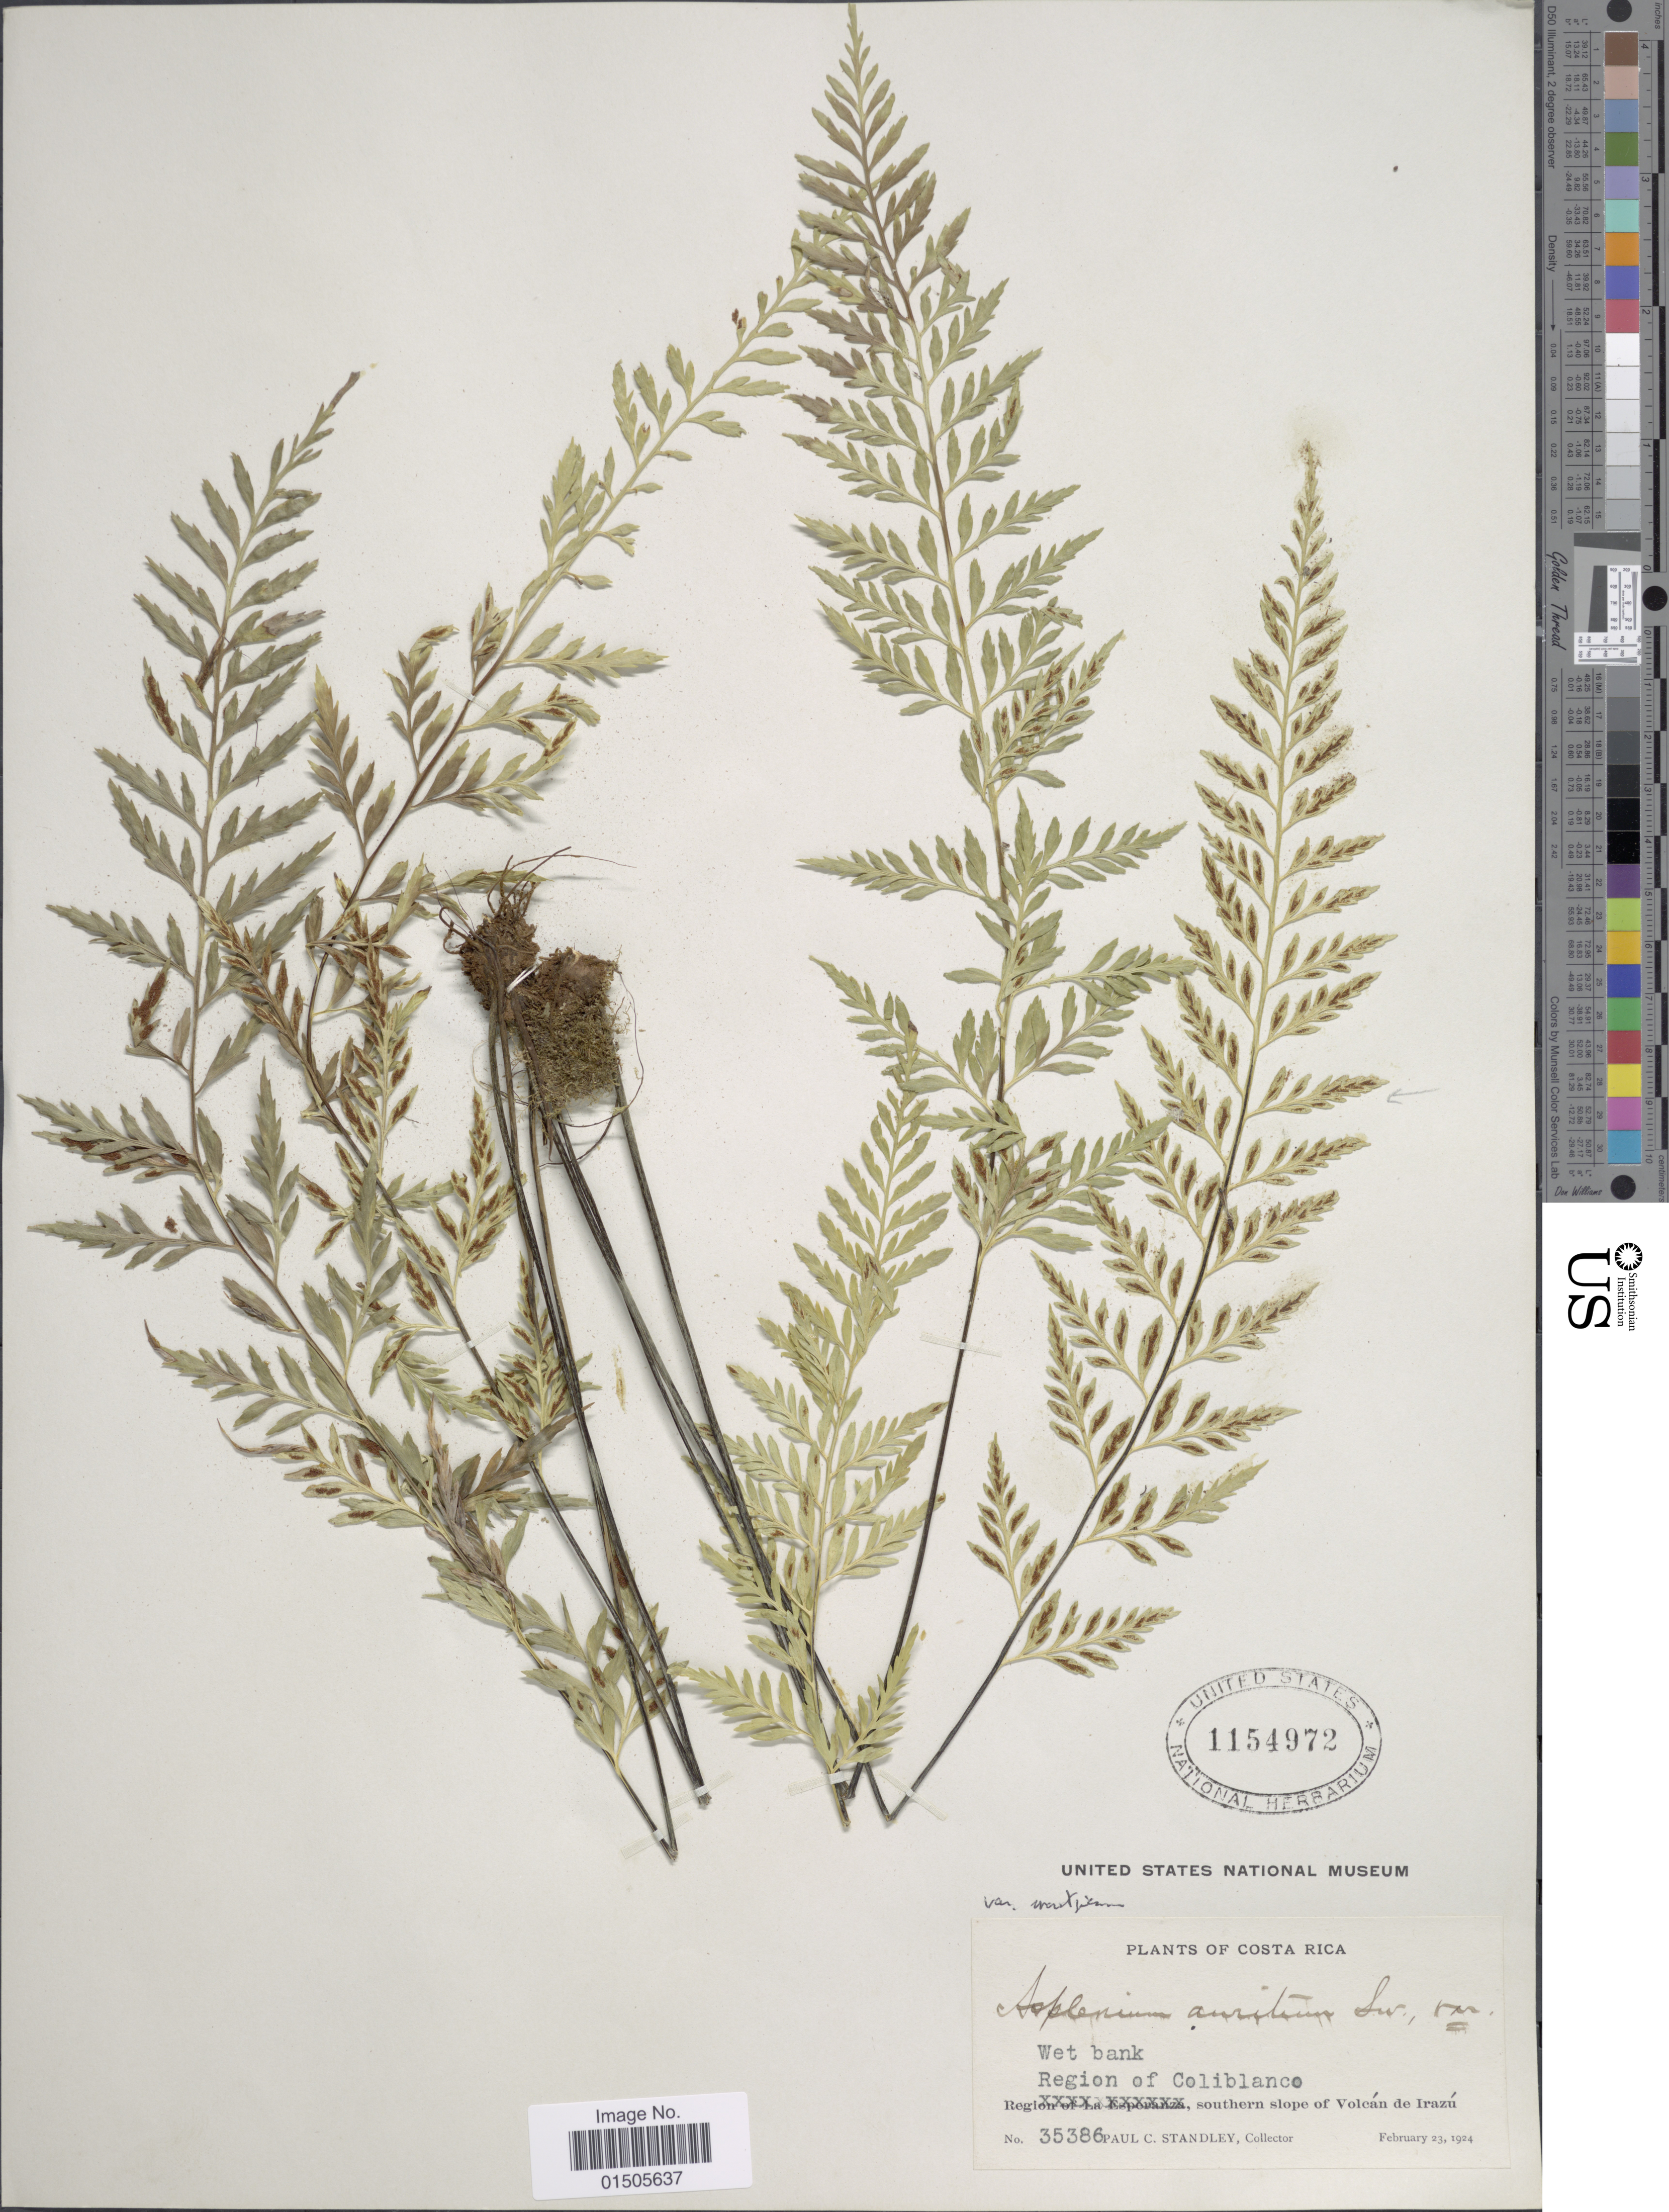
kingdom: Plantae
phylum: Tracheophyta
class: Polypodiopsida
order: Polypodiales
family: Aspleniaceae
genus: Asplenium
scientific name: Asplenium auritum var. moritzianum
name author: Hieron.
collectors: P. C. Standley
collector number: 35386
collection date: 1924-02-23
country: Costa Rica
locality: Region of Coliblanco, Southern slope of Volcan Irazu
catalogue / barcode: US 1154972